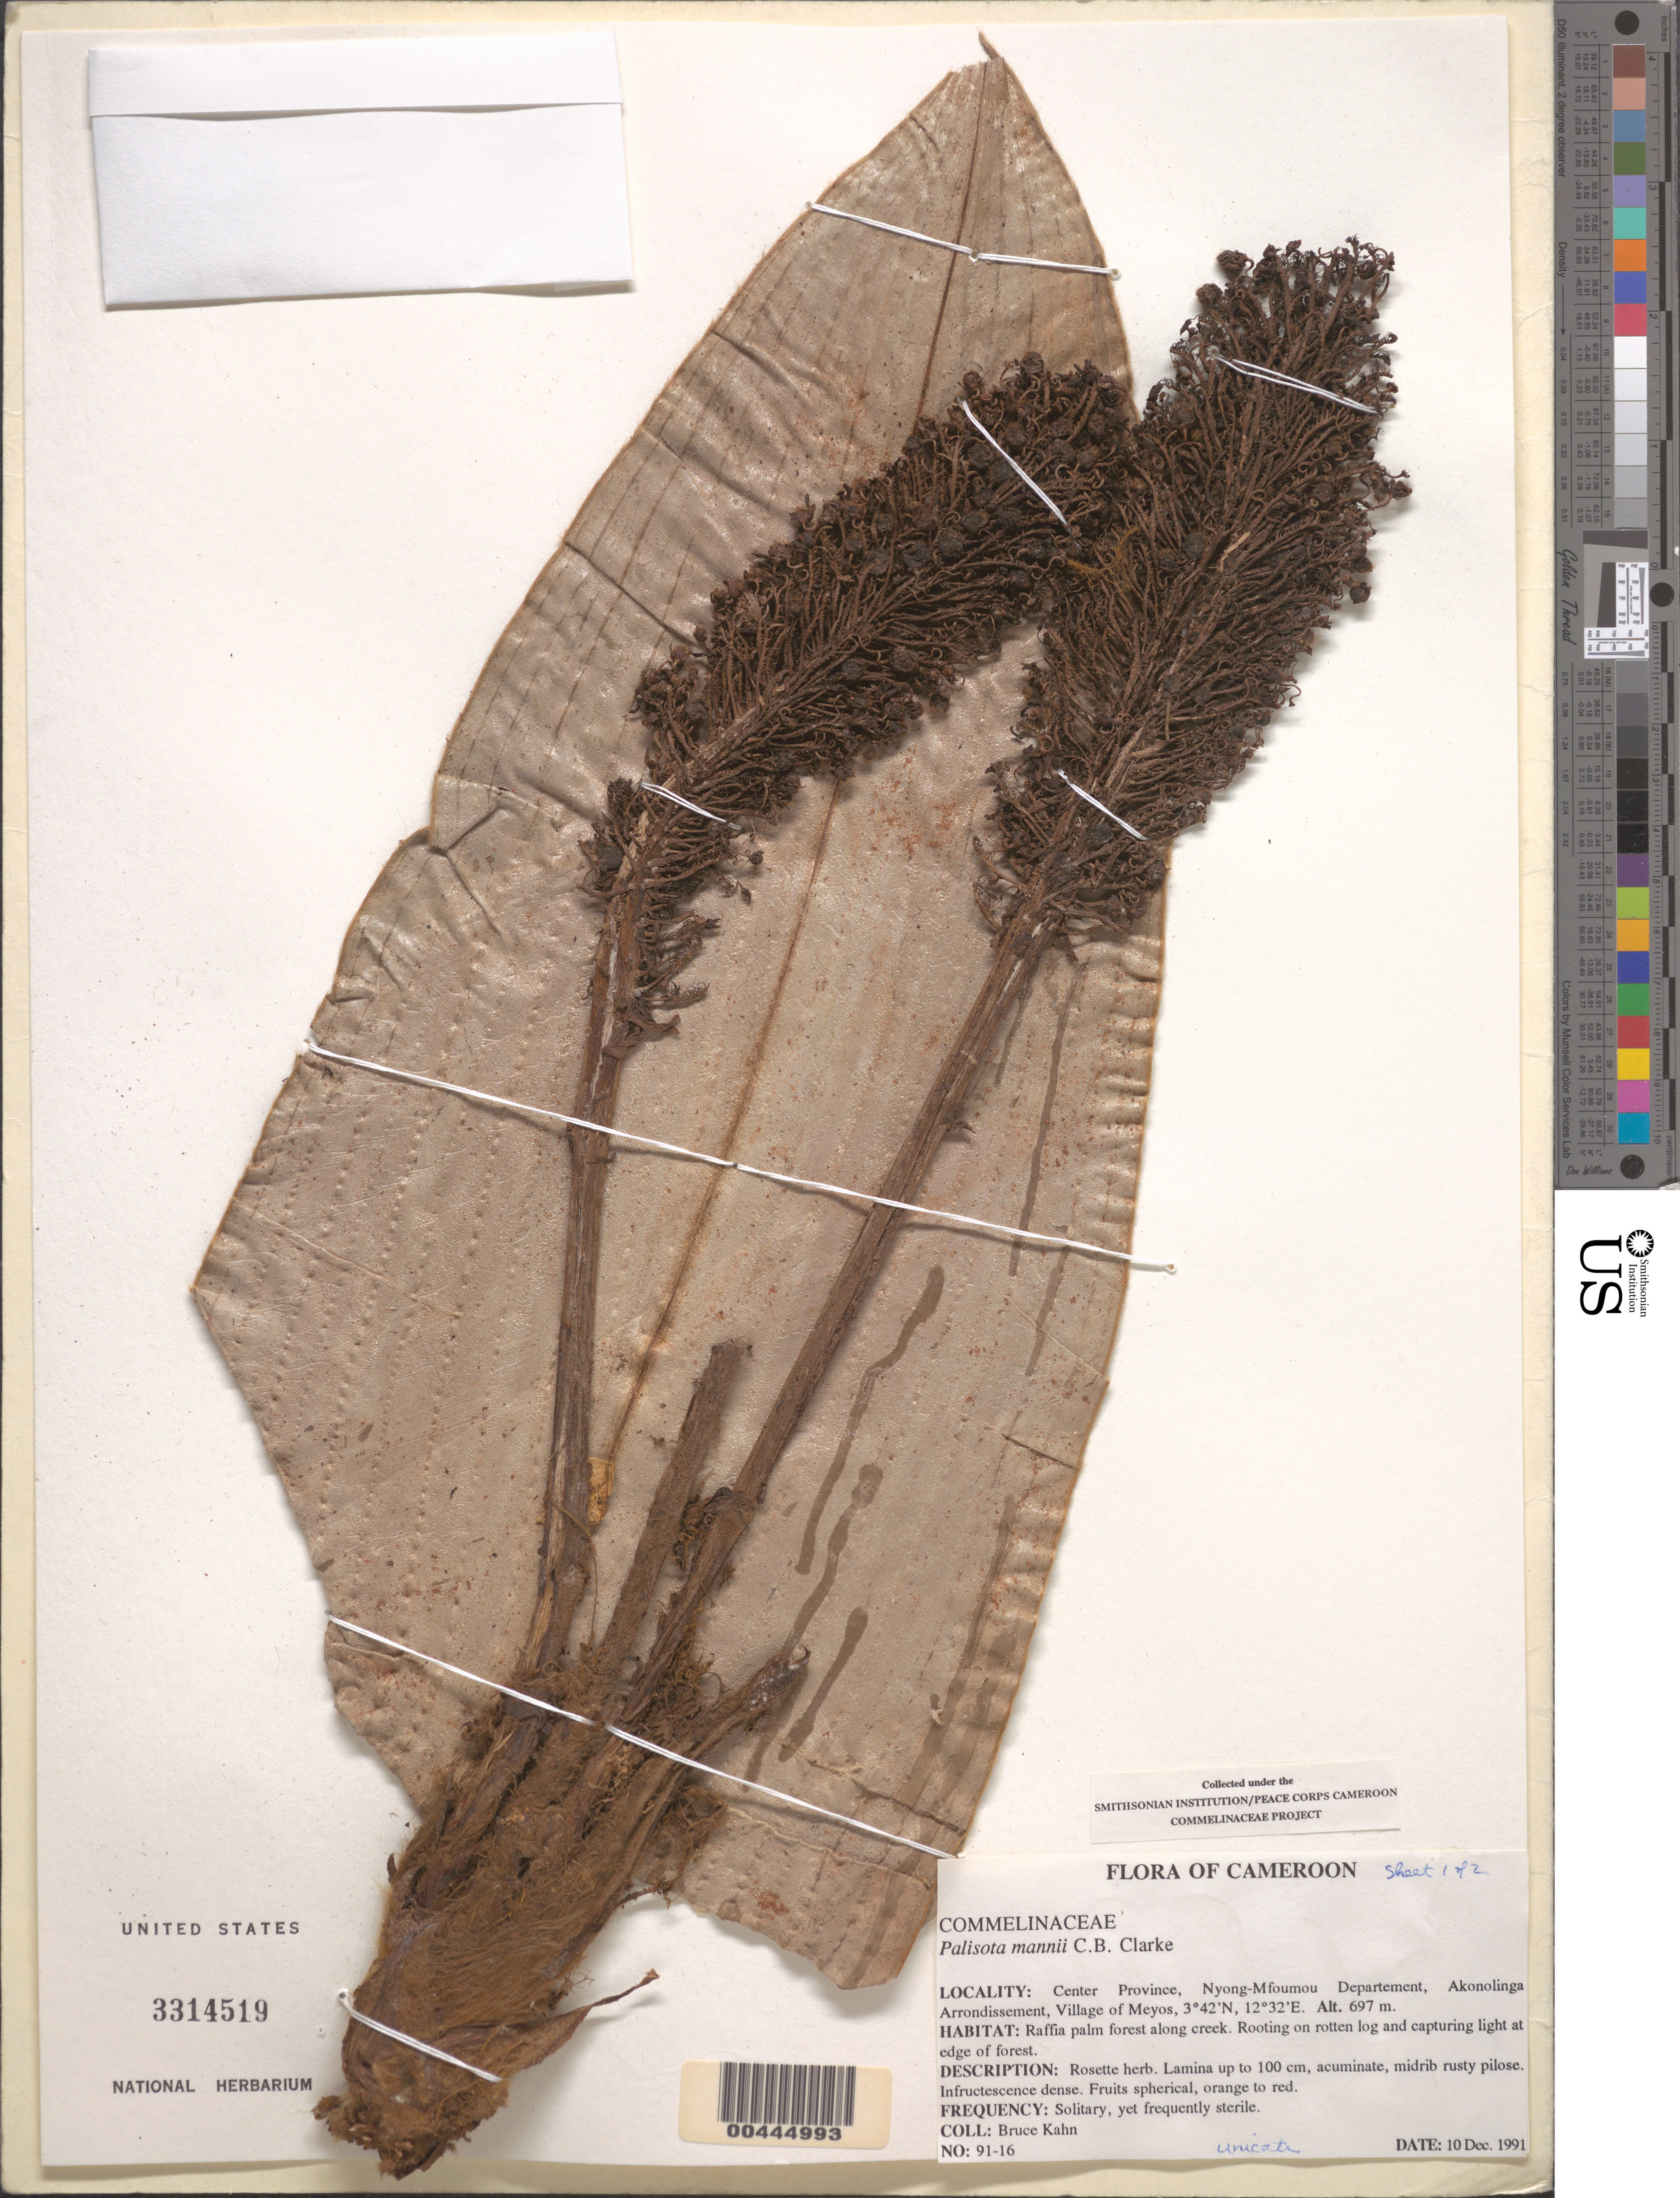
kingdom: Plantae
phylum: Tracheophyta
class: Liliopsida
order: Commelinales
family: Commelinaceae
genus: Palisota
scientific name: Palisota mannii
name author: C.B. Clarke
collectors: B. Kahn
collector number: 91-16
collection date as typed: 10 Dec 1991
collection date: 1991-12-10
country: Cameroon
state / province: Centre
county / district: Nyong-et-mfoumou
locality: Nyong-mfoumou dept., akonolinga arrondissement, meyos village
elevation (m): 697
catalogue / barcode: US 3314519